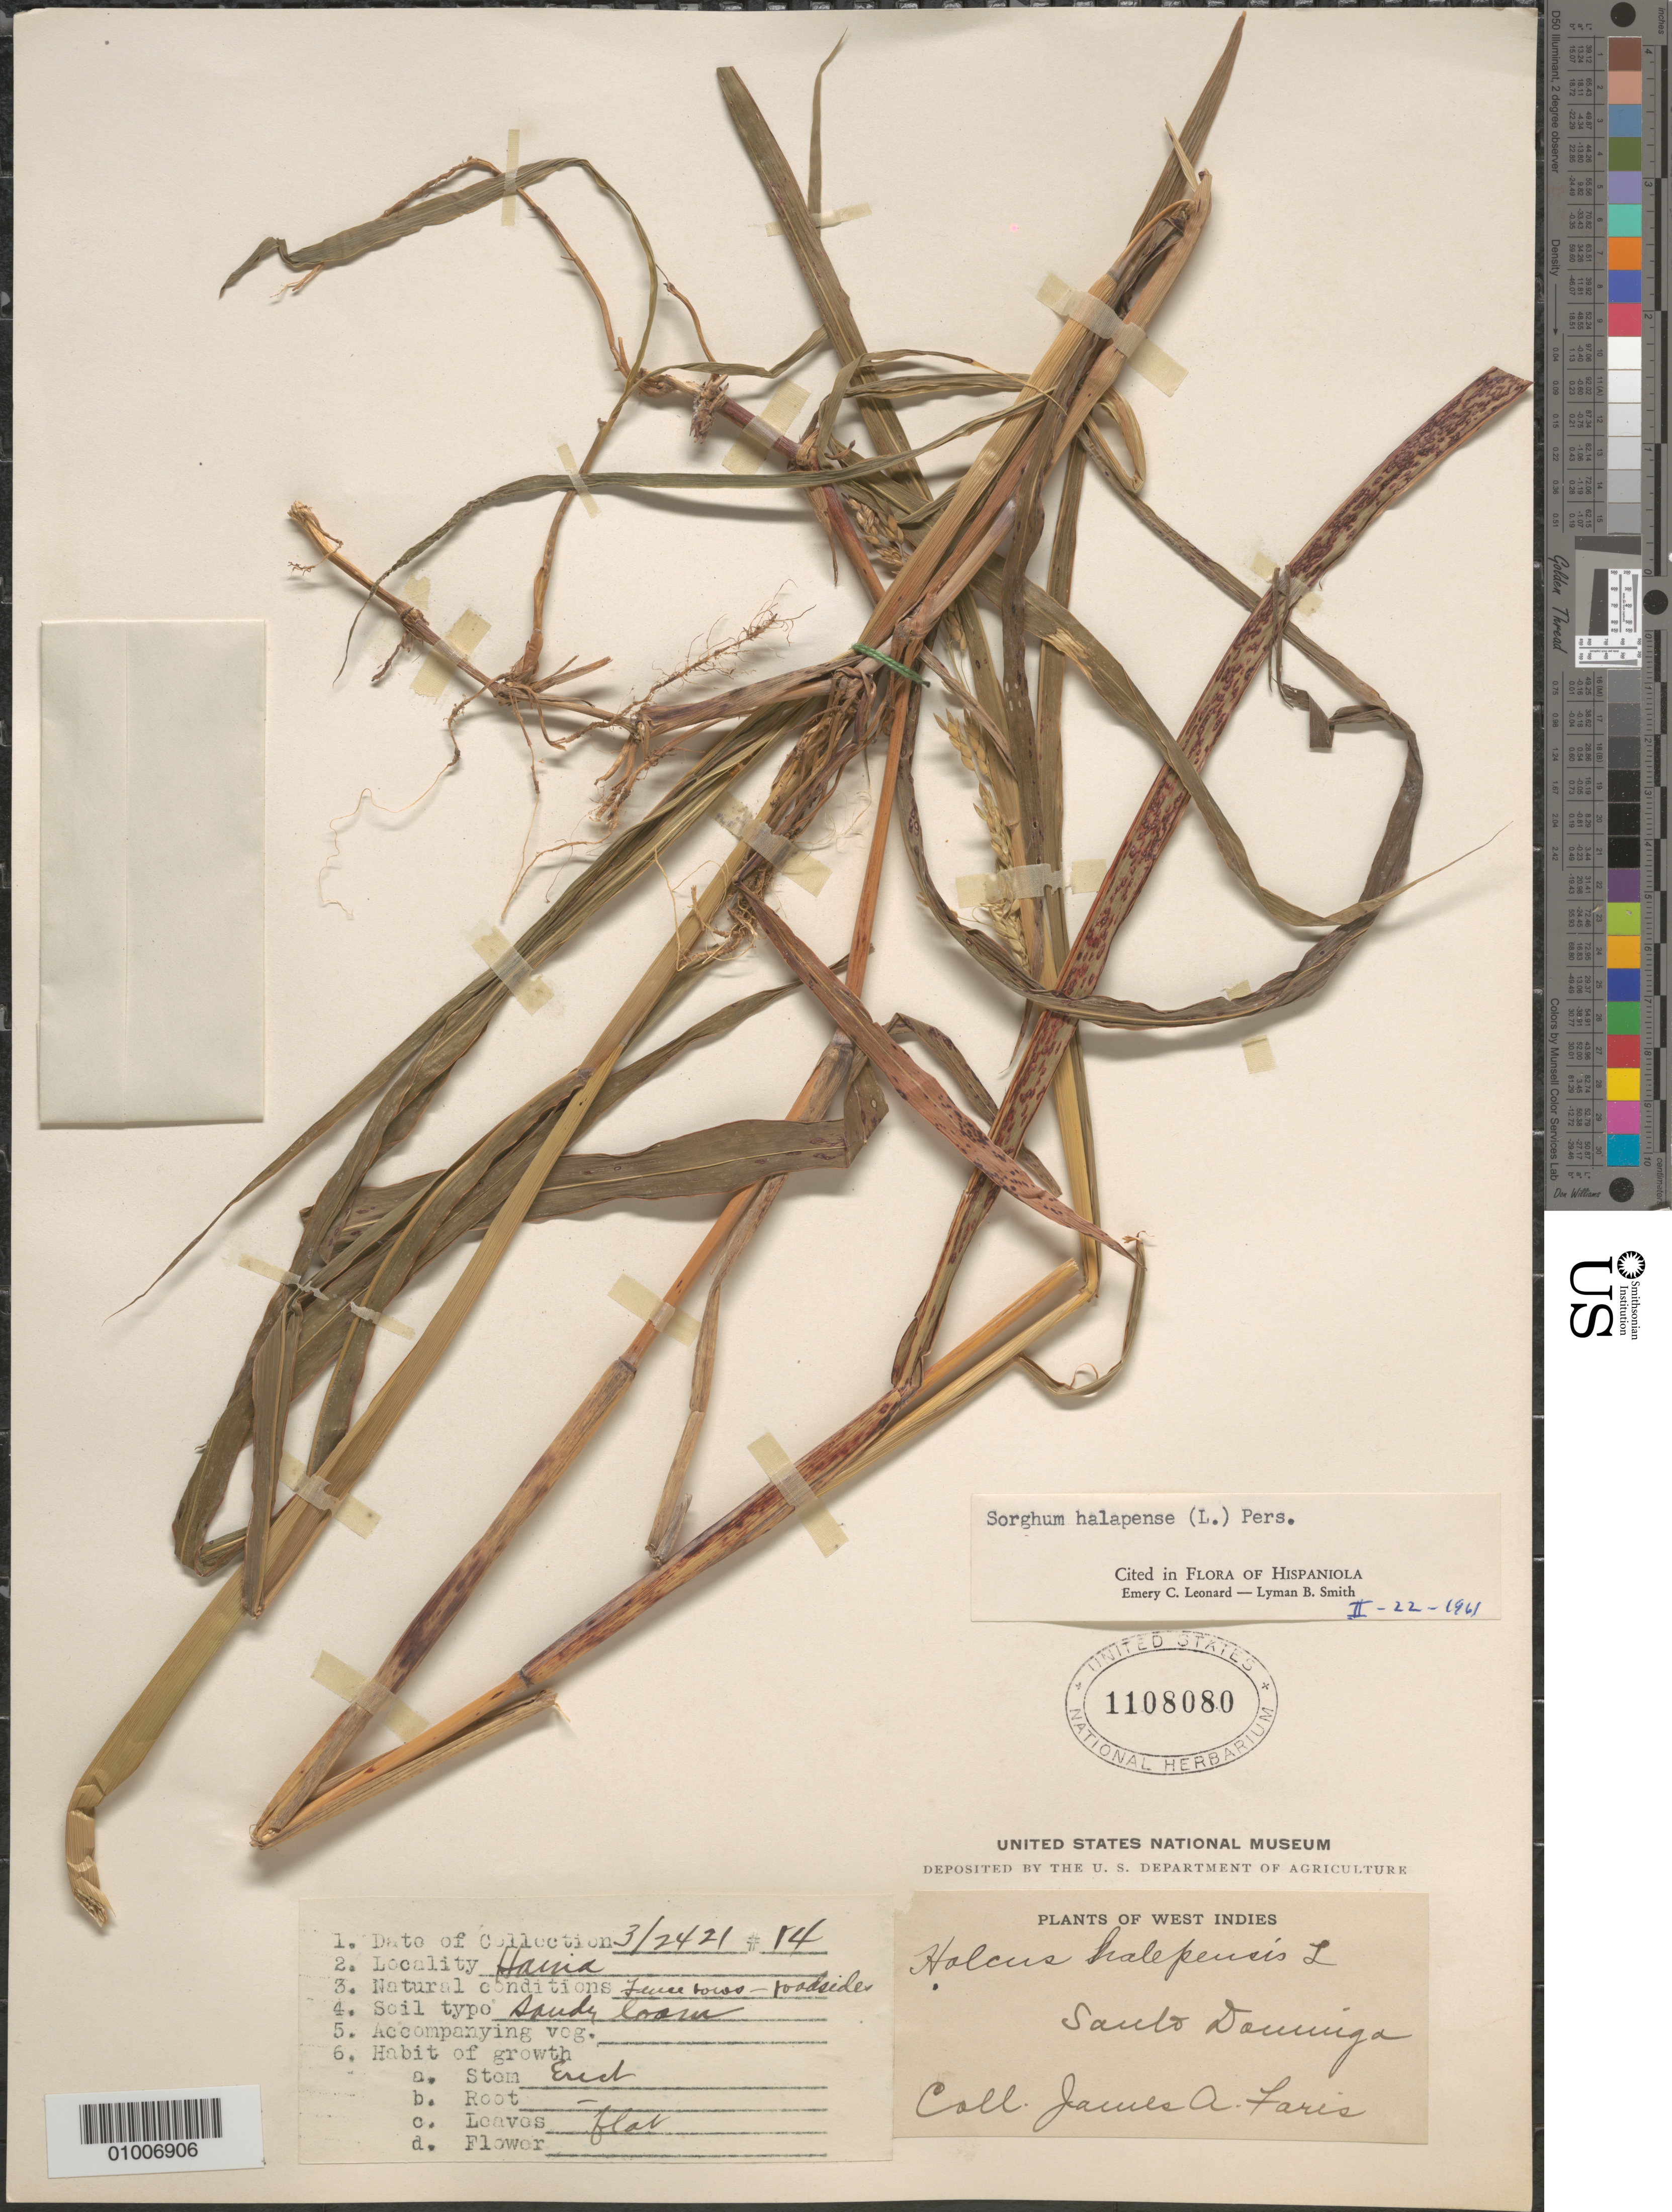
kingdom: Plantae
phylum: Tracheophyta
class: Liliopsida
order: Poales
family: Poaceae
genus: Sorghum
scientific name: Sorghum halepense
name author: (L.) Pers.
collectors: J. Faris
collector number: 14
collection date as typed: Transcribed d/m/y: 24/3/21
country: Dominican Republic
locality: West Indies. Santo Domingo. Haina.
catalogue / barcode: US 1108080